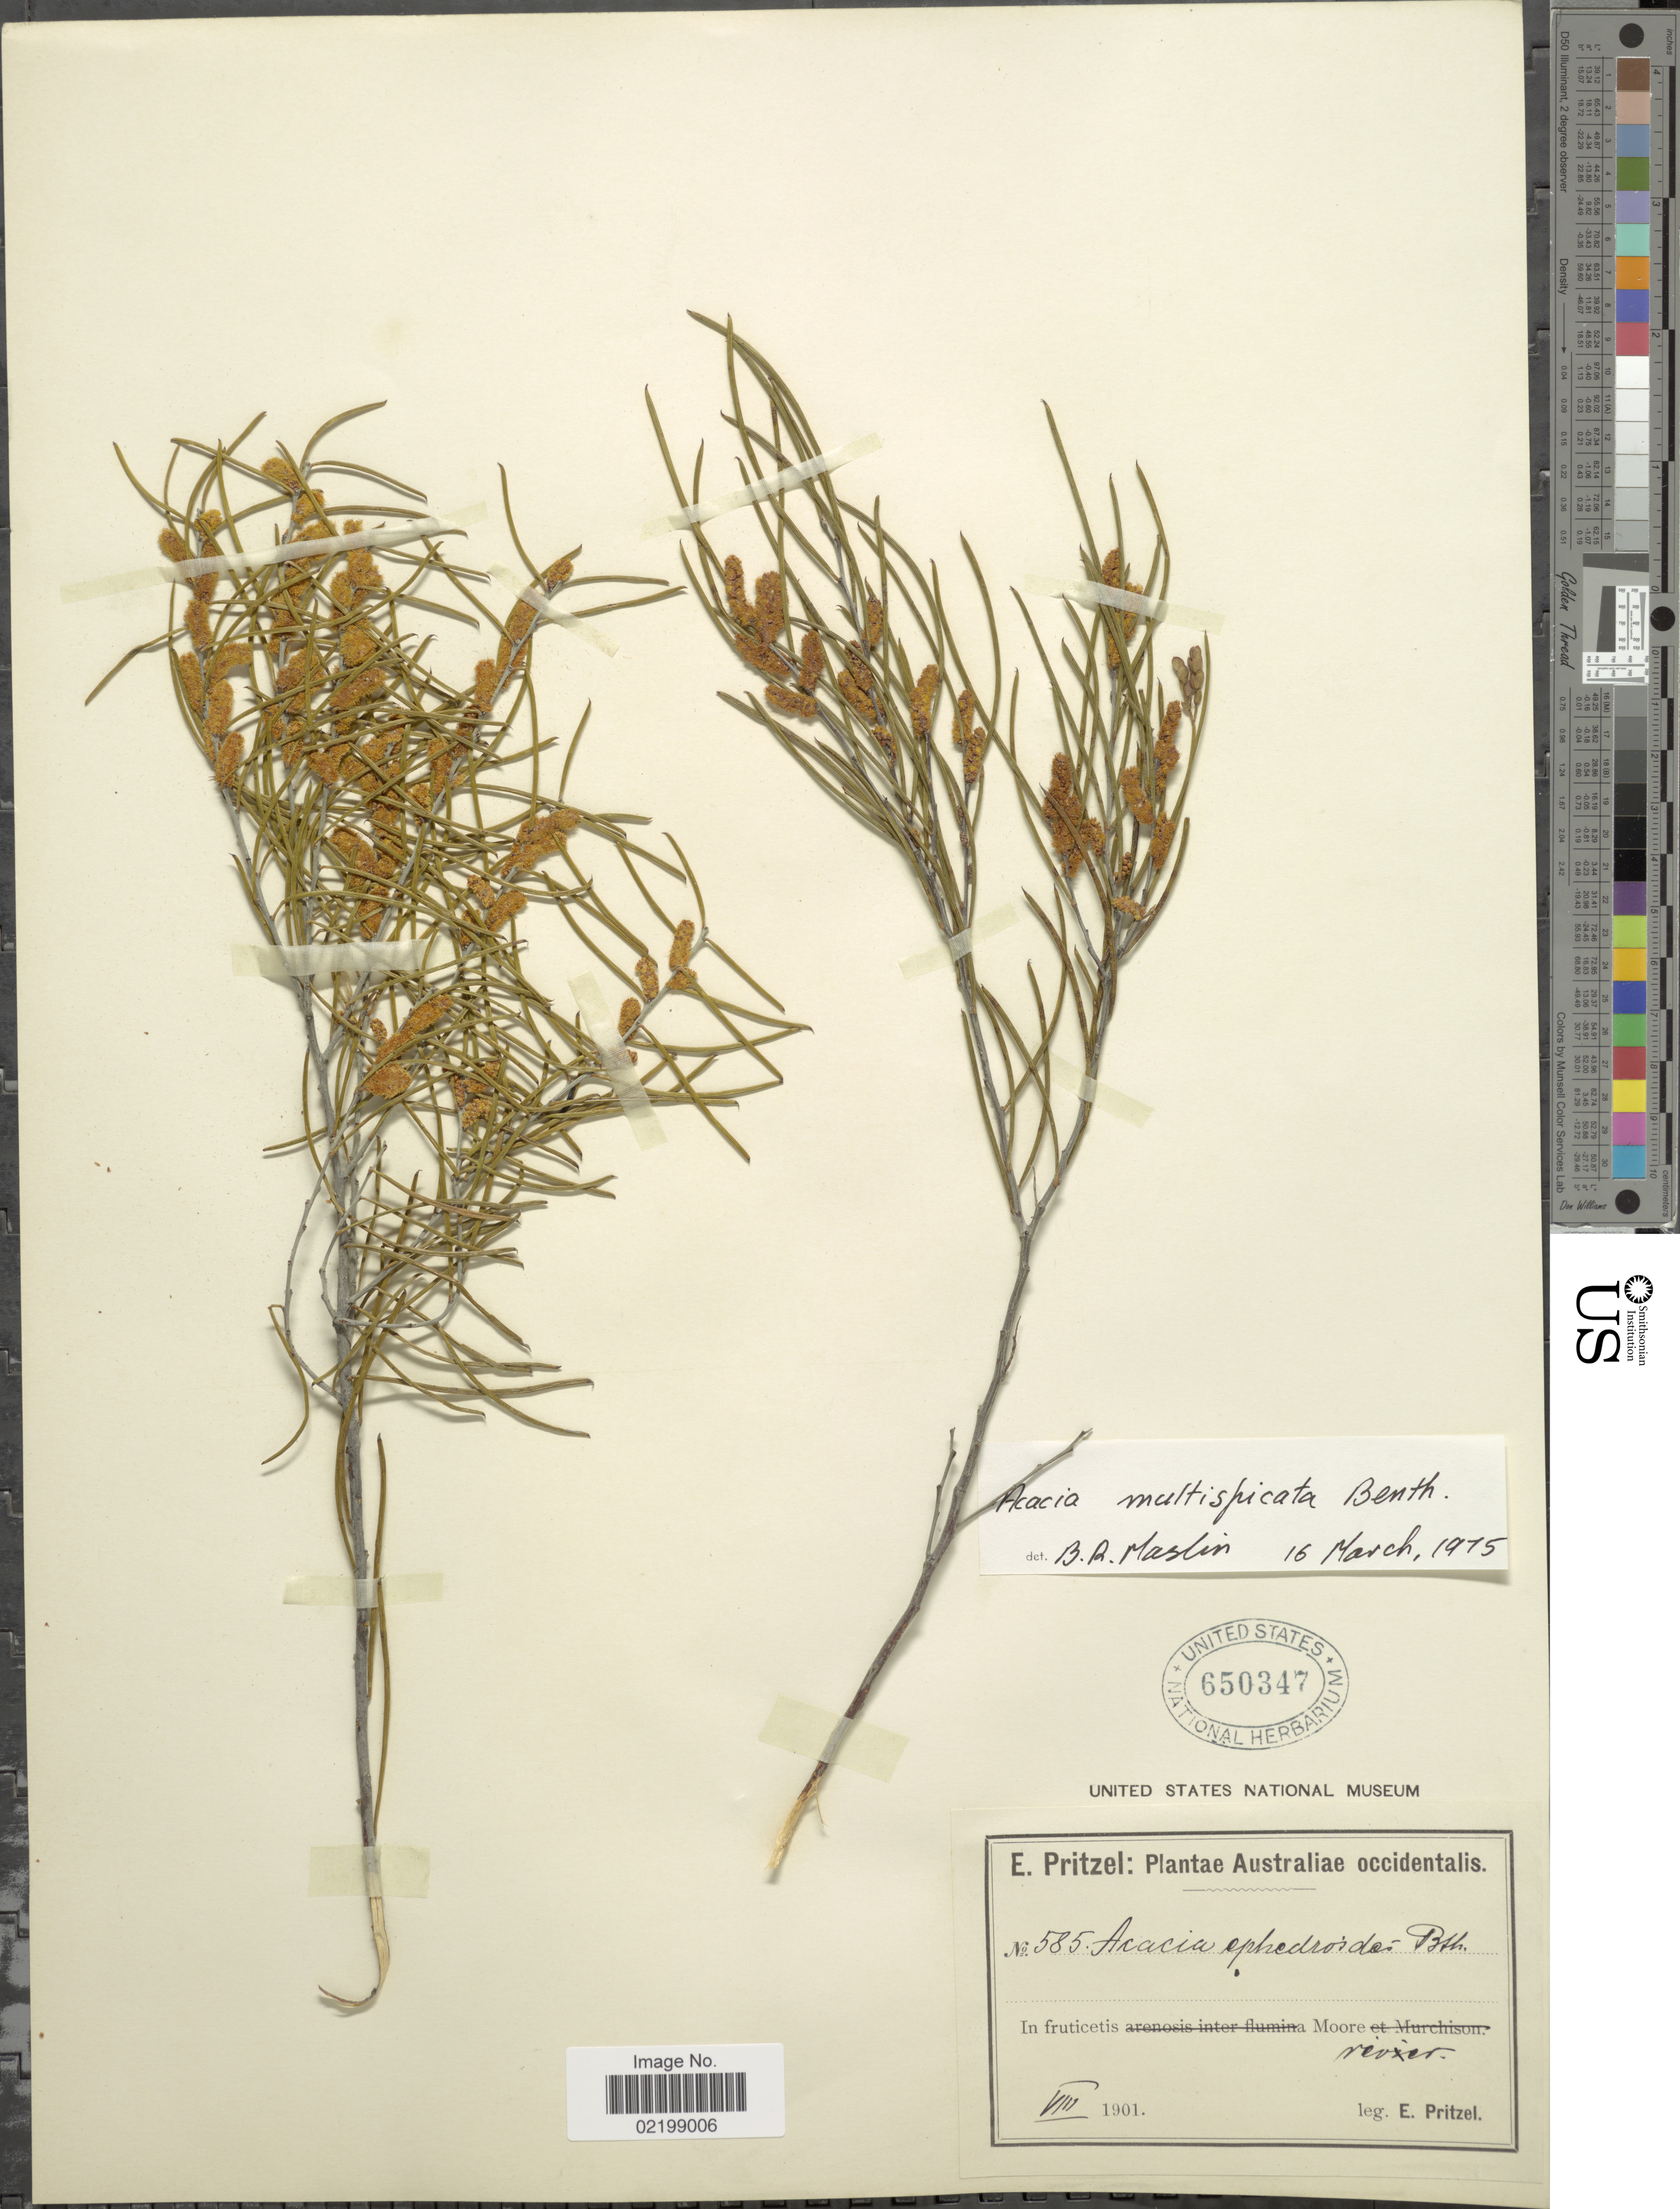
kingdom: Plantae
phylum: Tracheophyta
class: Magnoliopsida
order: Fabales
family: Fabaceae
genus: Acacia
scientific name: Acacia multispicata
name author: Benth.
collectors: E. G. Pritzel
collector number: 585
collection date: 1901-08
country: Australia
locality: In fruticetis, Moore river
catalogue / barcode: US 650347